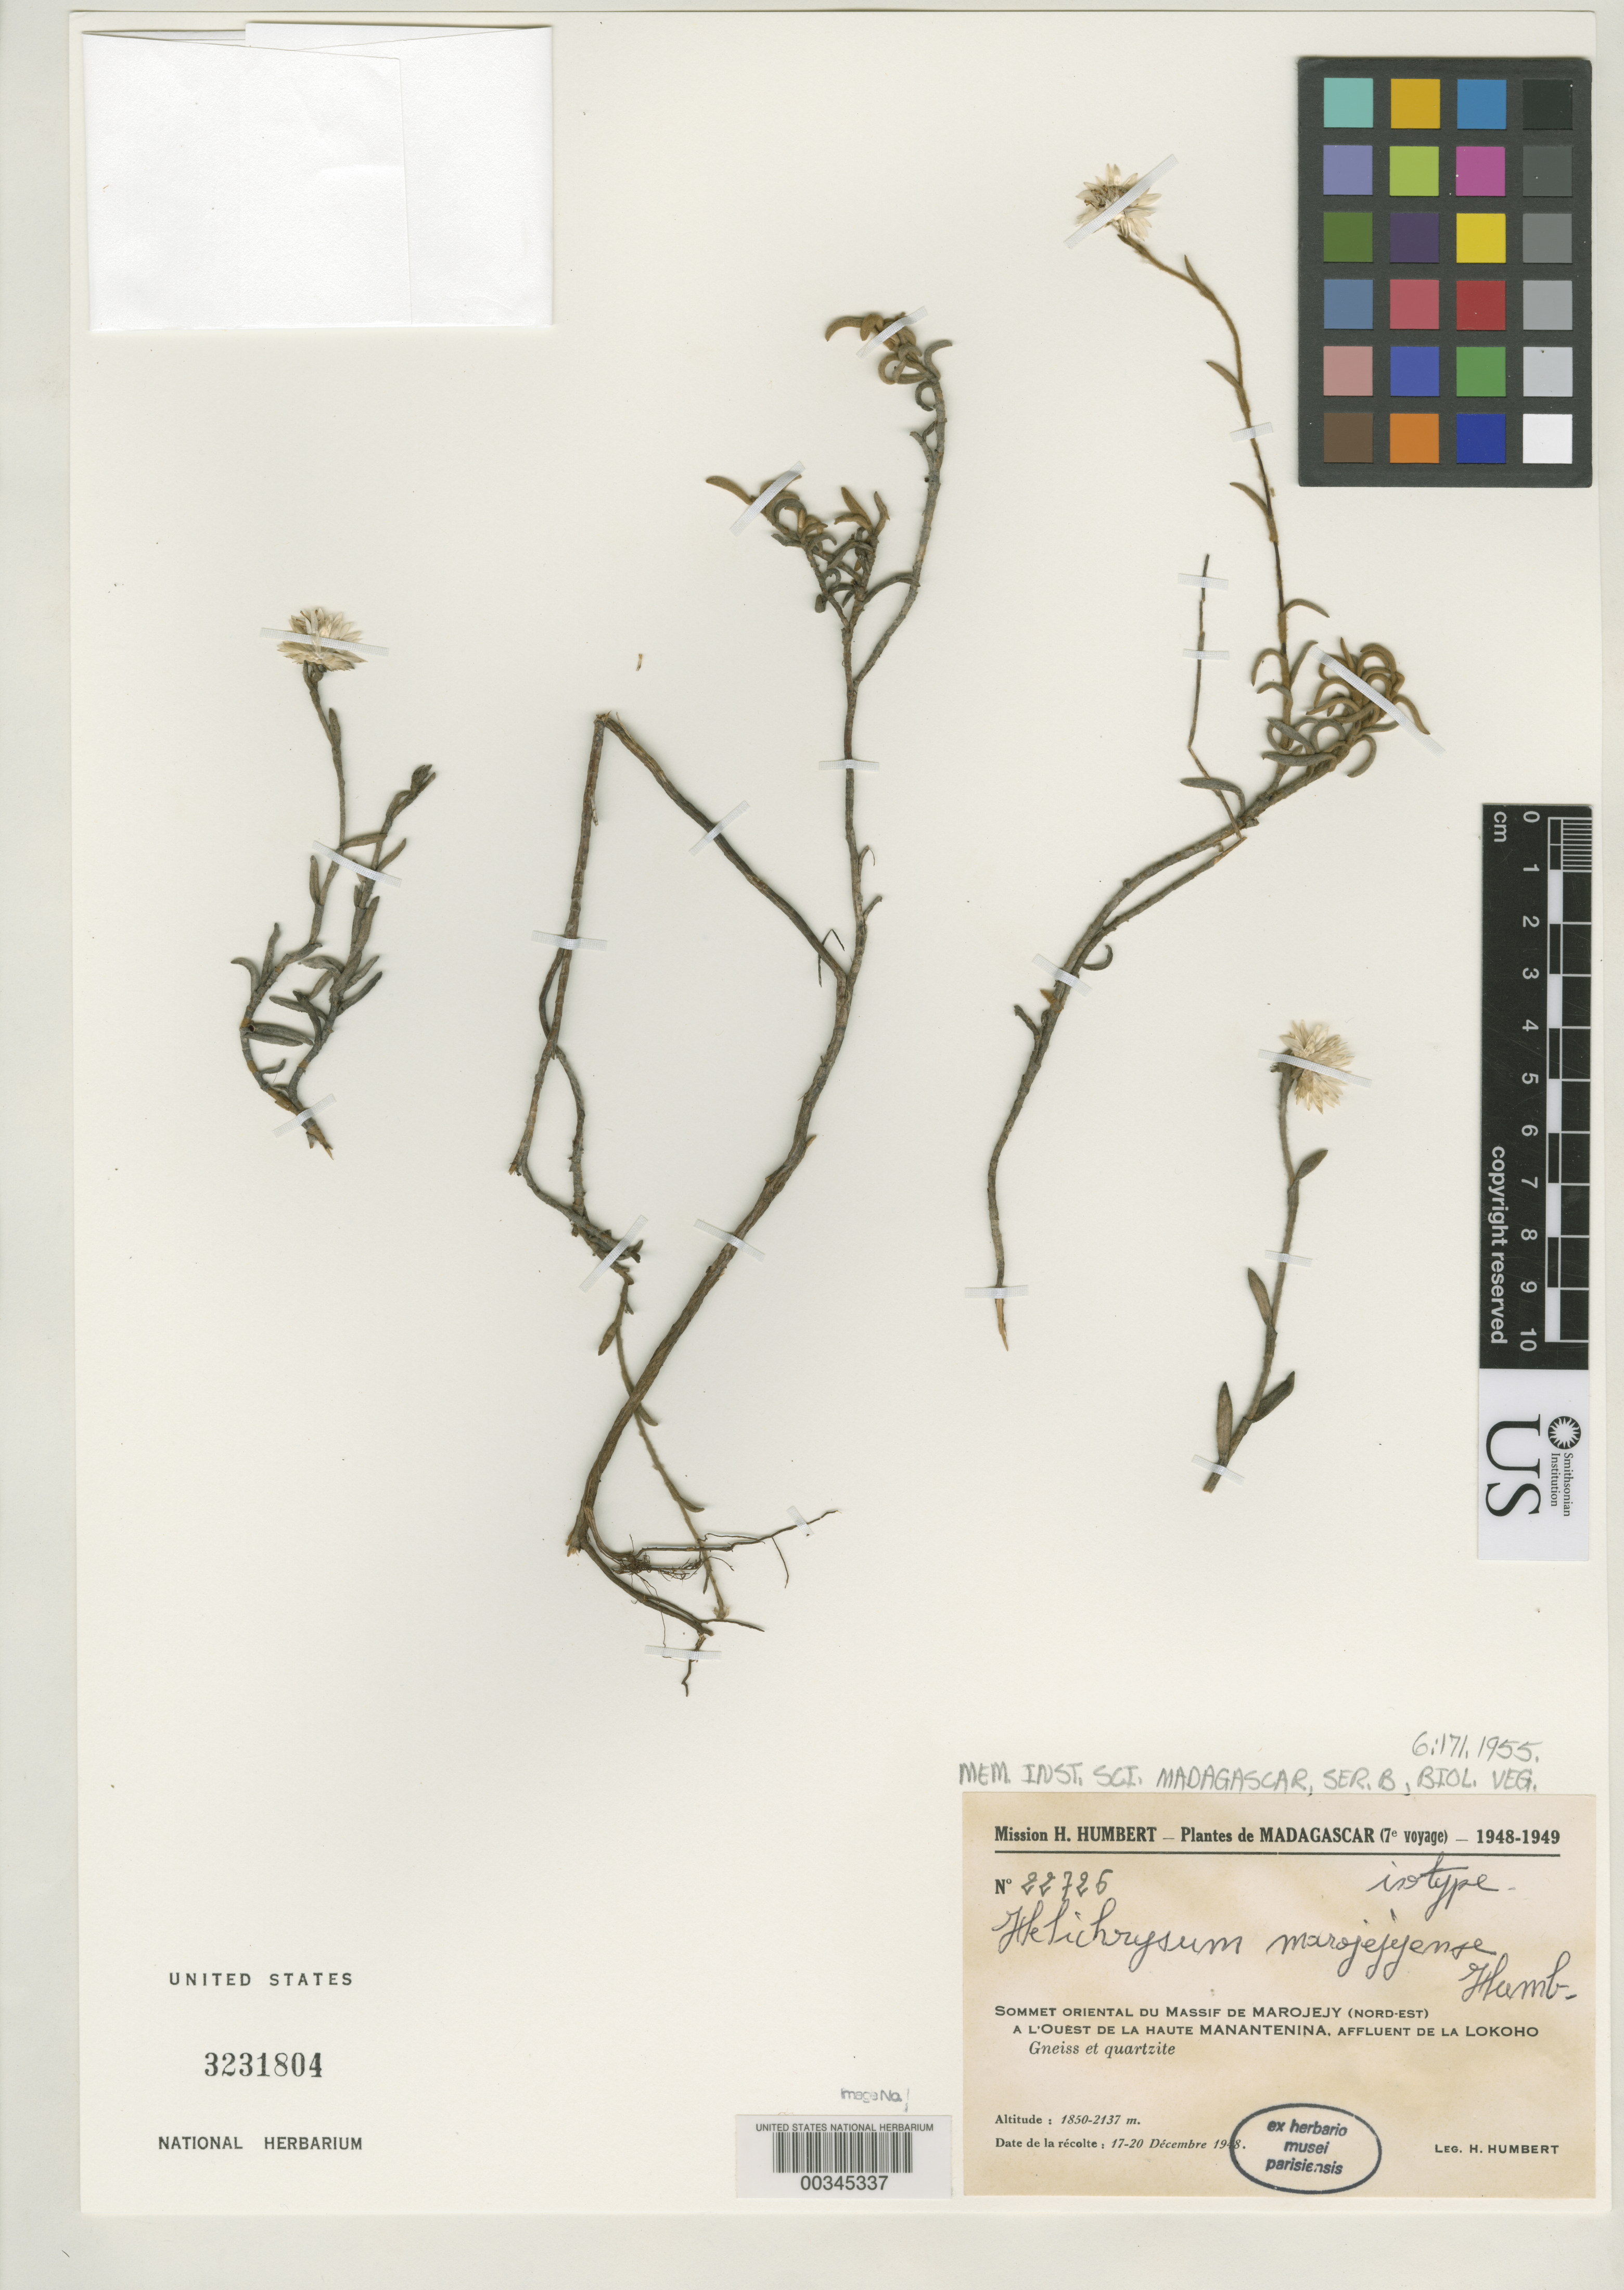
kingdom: Plantae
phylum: Tracheophyta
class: Magnoliopsida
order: Asterales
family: Asteraceae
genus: Helichrysum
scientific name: Helichrysum marojejyense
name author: Humbert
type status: Isotype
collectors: H. Humbert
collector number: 22726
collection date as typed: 17 Dec 1948 to 20 Dec 1948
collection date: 1948-12-17/1948-12-20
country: Madagascar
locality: Sommet oriental du Massif de Marojejy (NE) a l'ouest de la haute Manantenina, affluent de la Lokoho. [Eastern summit of the Marojejy Mountain Range (NE) to the west of upper Manantenina, tributary of the Lokoho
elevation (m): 1850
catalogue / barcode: US 3231804